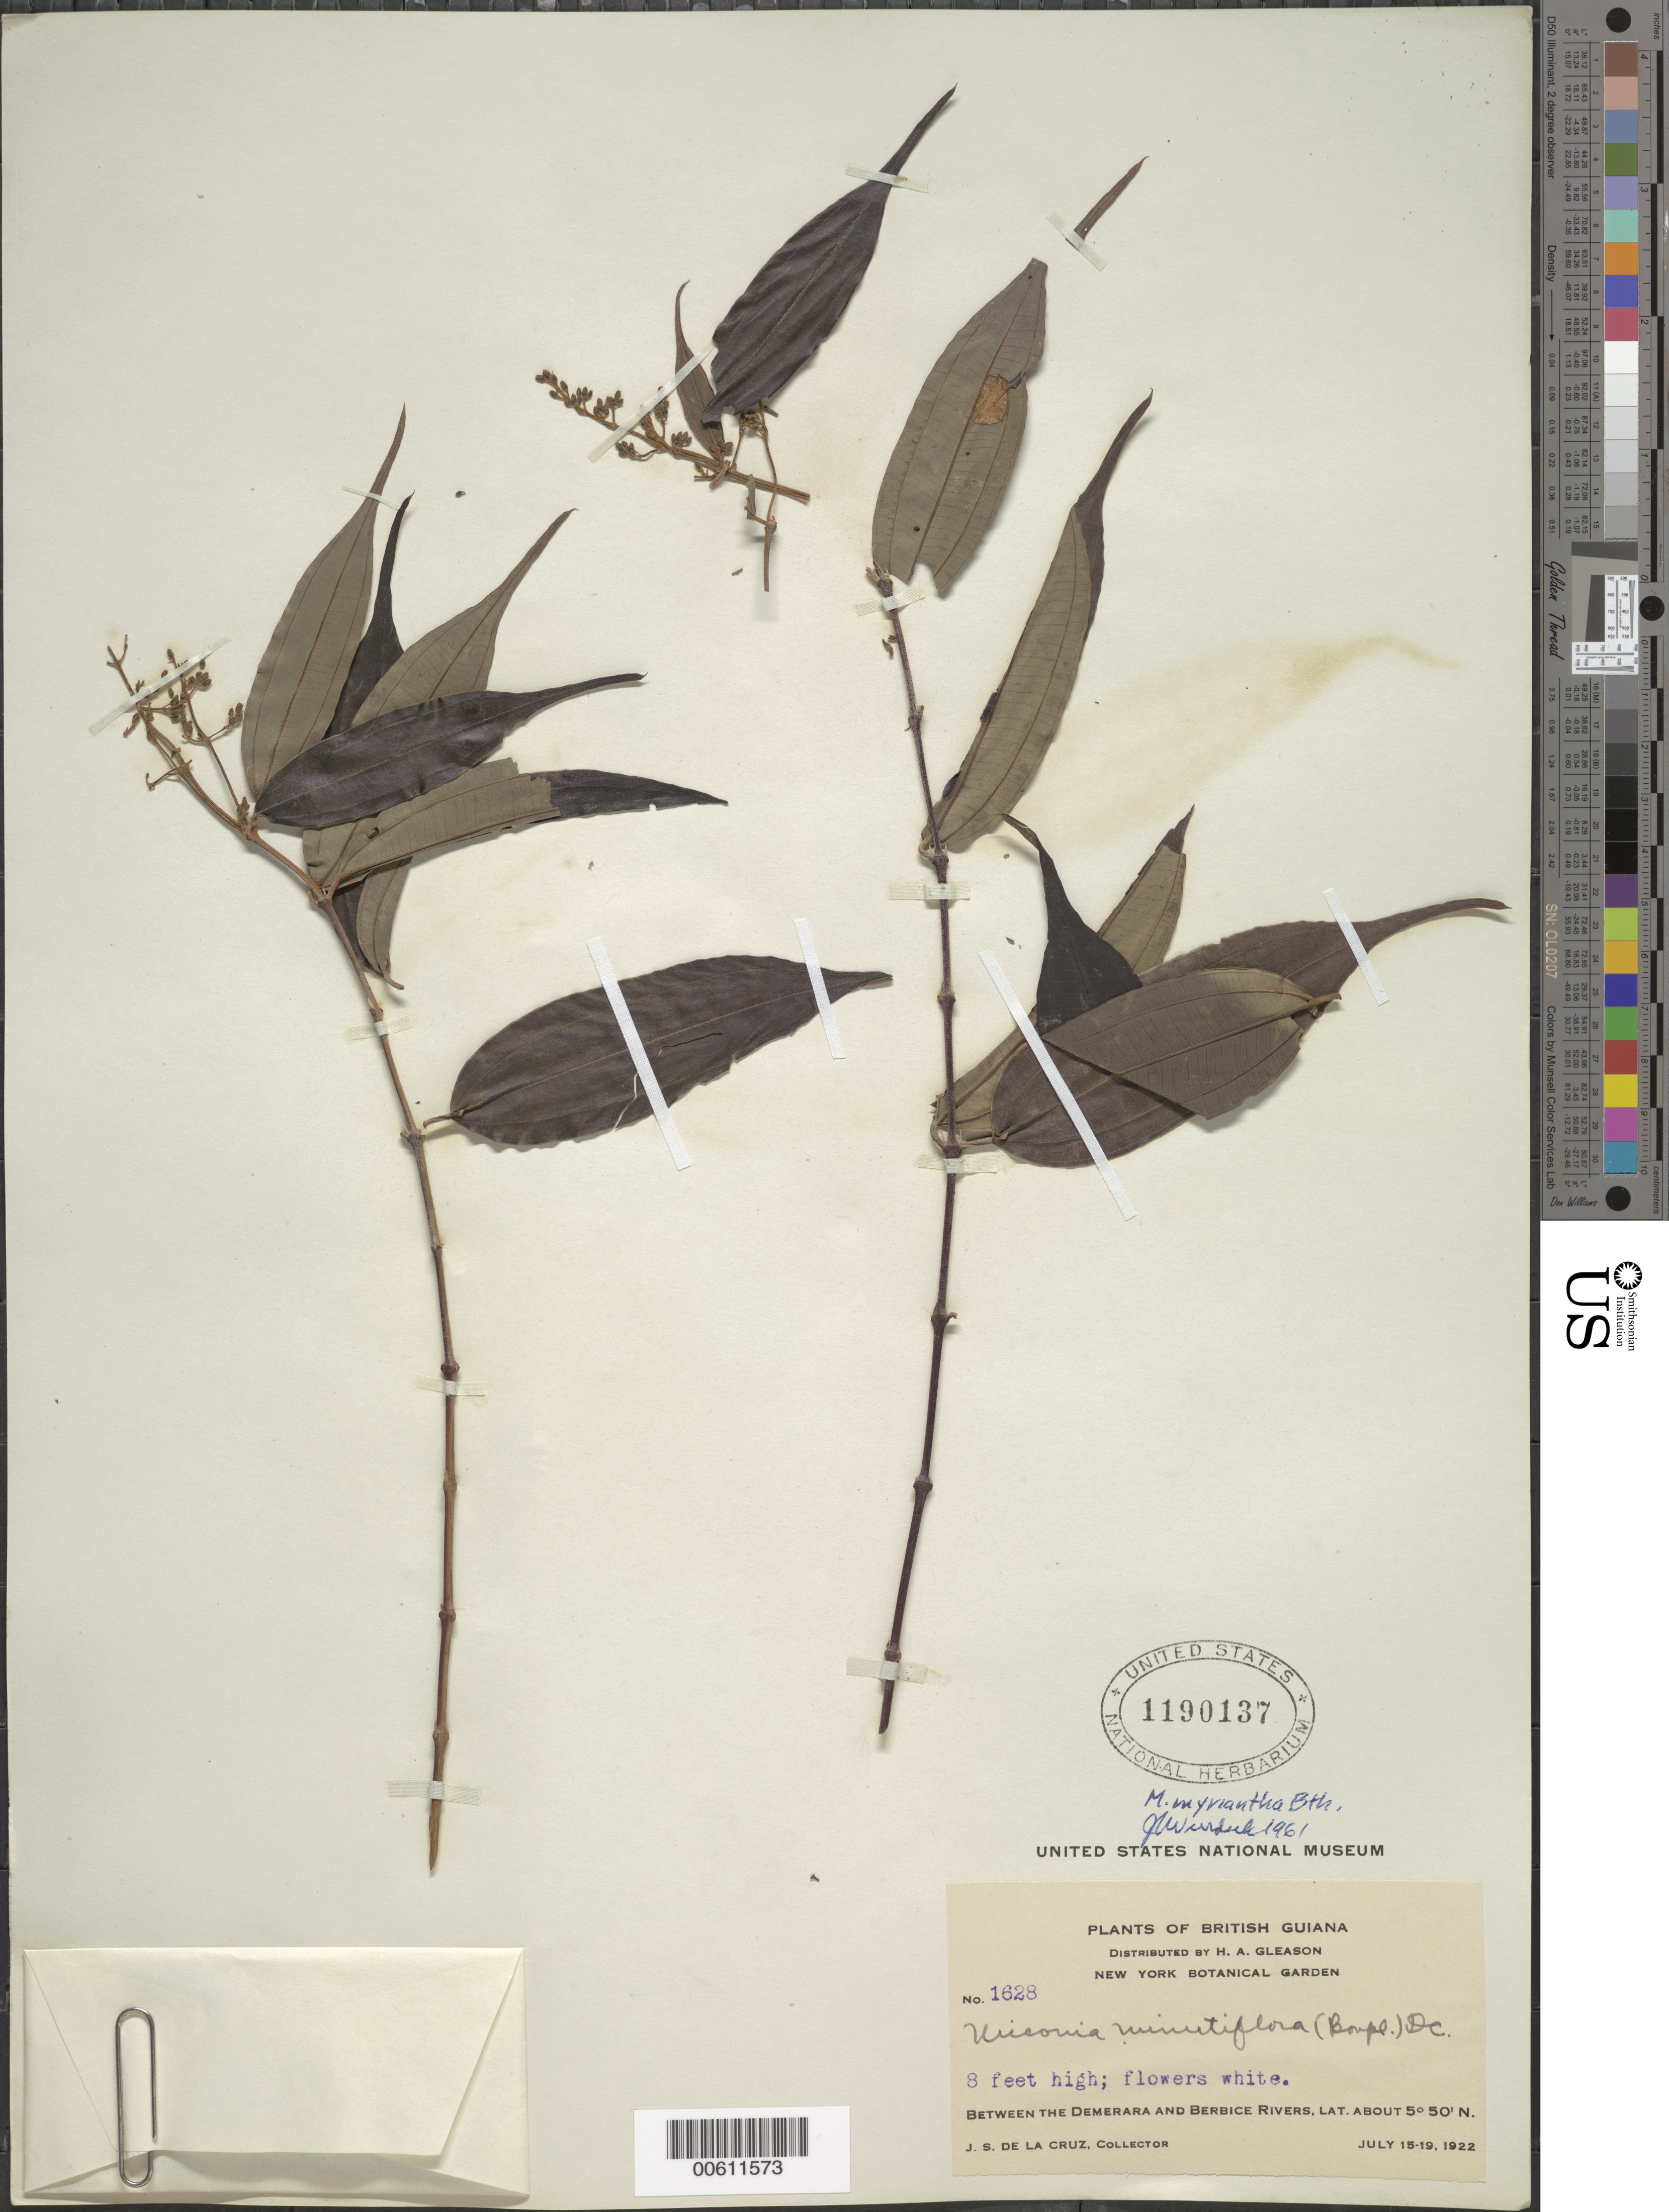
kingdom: Plantae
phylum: Tracheophyta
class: Magnoliopsida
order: Myrtales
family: Melastomataceae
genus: Miconia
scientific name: Miconia myriantha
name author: Benth.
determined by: Wurdack, John J., (US), US (UNITED STATES)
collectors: J. S. de la Cruz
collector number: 1628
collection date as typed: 15-Jul-22 to 19-Jul-22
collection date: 1922-07-15/1922-07-19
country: Guyana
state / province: U. Demerara-Berbice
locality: Demerara River to the Berbice River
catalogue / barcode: US 1190137